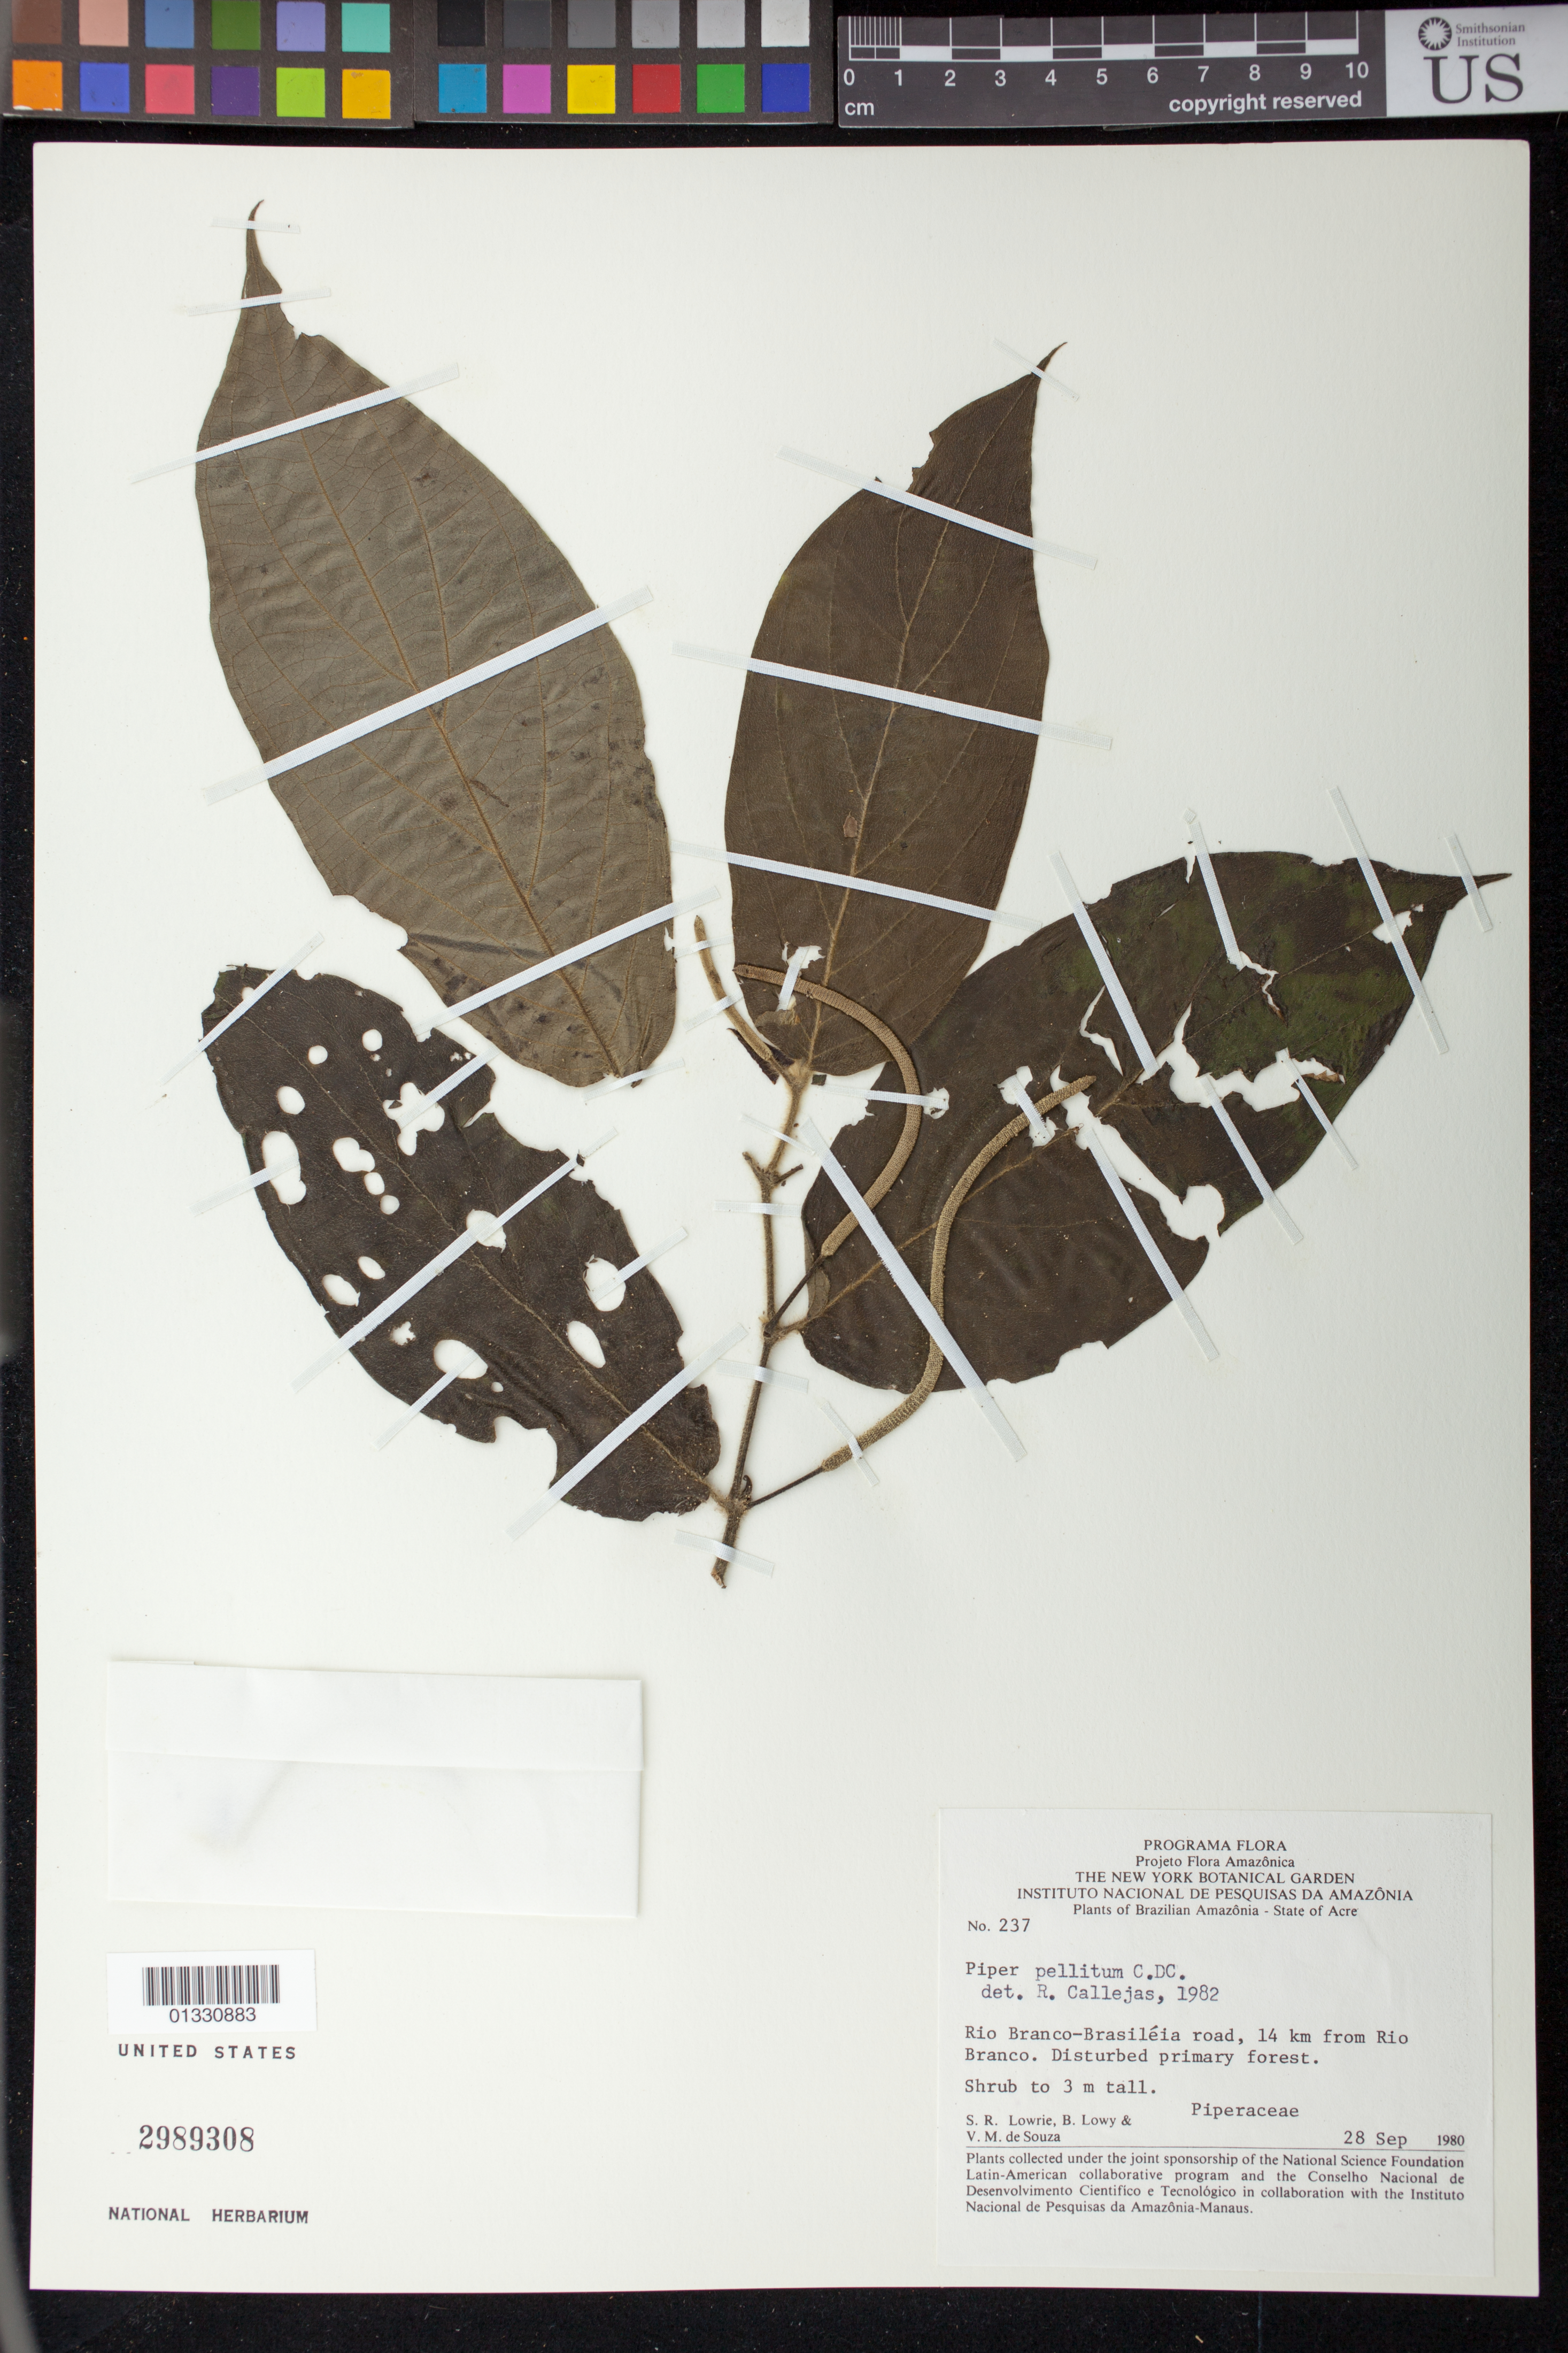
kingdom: Plantae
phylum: Tracheophyta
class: Magnoliopsida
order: Piperales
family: Piperaceae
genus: Piper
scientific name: Piper pellitum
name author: C. DC.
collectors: S. Lowrie, B. Lowy & V. M. Souza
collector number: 237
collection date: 1980-09-28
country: Brazil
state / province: Acre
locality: Rio Branco - Brasília road, 14km from Rio Branco.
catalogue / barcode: US 2989308